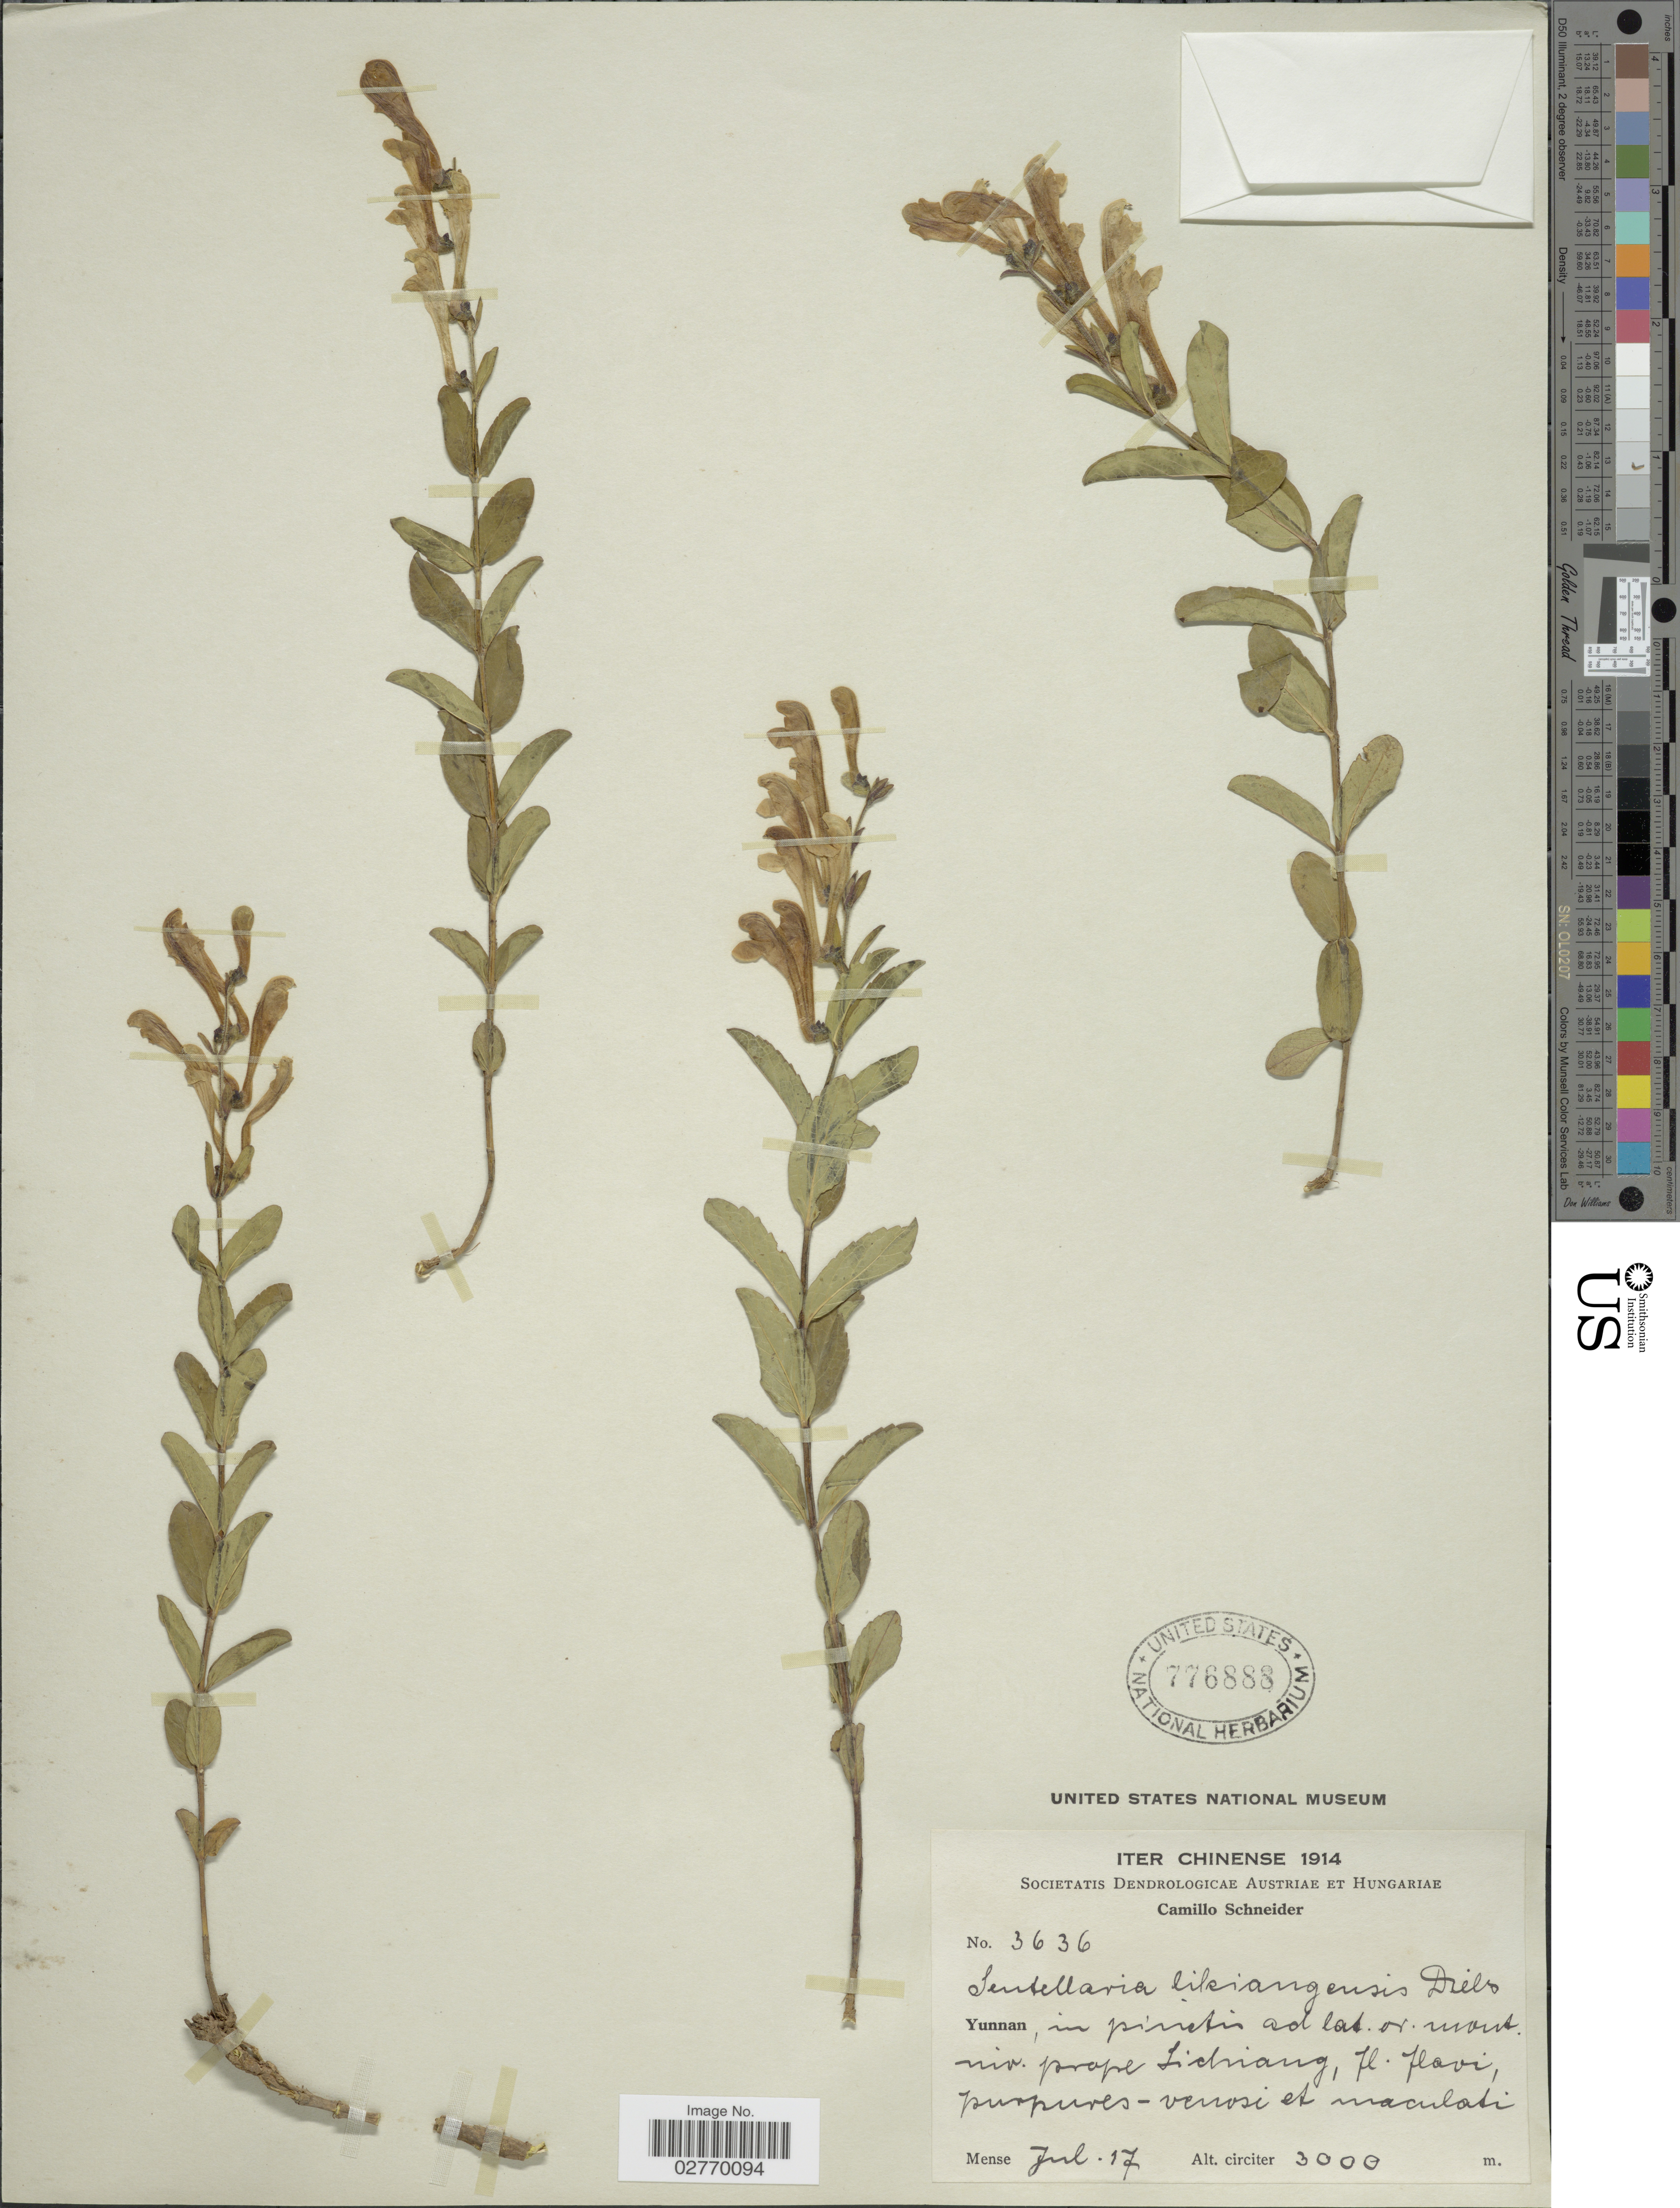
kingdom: Plantae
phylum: Tracheophyta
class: Magnoliopsida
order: Lamiales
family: Lamiaceae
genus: Scutellaria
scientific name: Scutellaria likiangensis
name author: Diels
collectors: C. K. Schneider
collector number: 3636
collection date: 1914-07-17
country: China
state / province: Yunnan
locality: In pinetis ad lat. or. mont. niv. prope Lichiang.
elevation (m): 3000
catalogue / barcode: US 776888